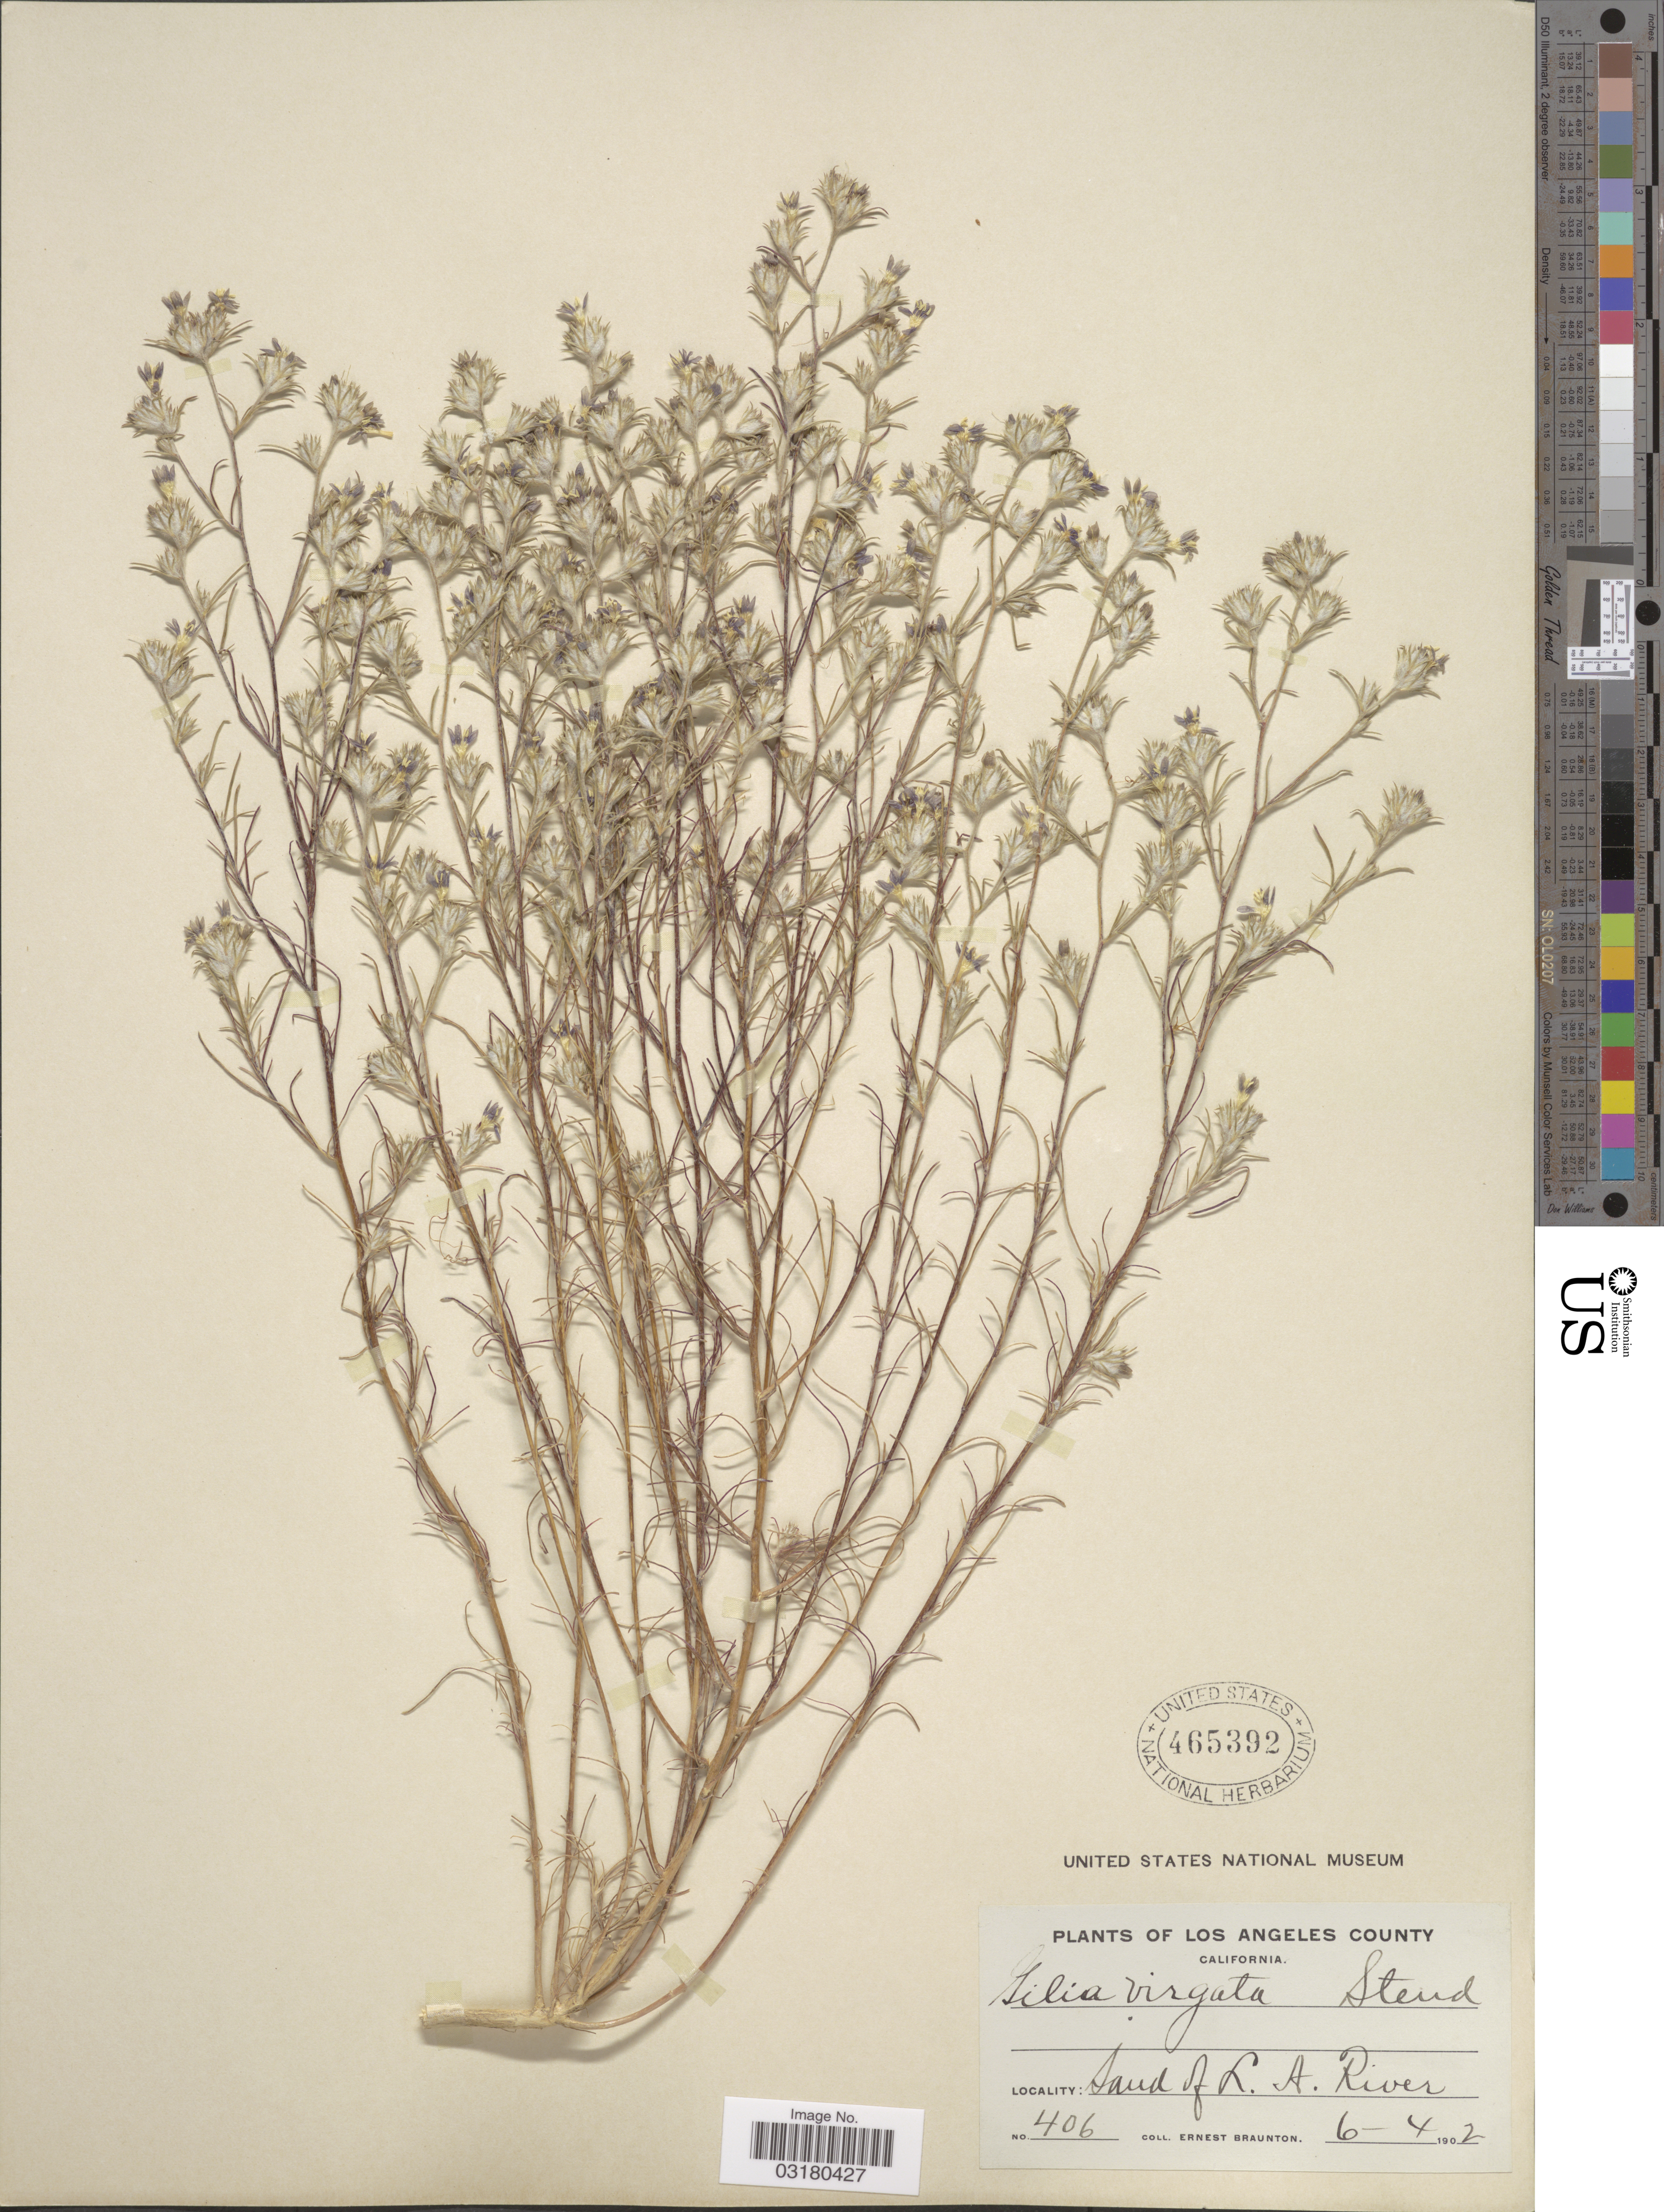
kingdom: Plantae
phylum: Tracheophyta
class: Magnoliopsida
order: Ericales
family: Polemoniaceae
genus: Eriastrum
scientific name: Eriastrum sapphirinum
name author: (Eastw.) H. Mason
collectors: E. Braunton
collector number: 406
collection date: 1902-06-04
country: United States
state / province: California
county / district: Los Angeles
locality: Los Angeles County. Sand of L.A. River.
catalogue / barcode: US 465392